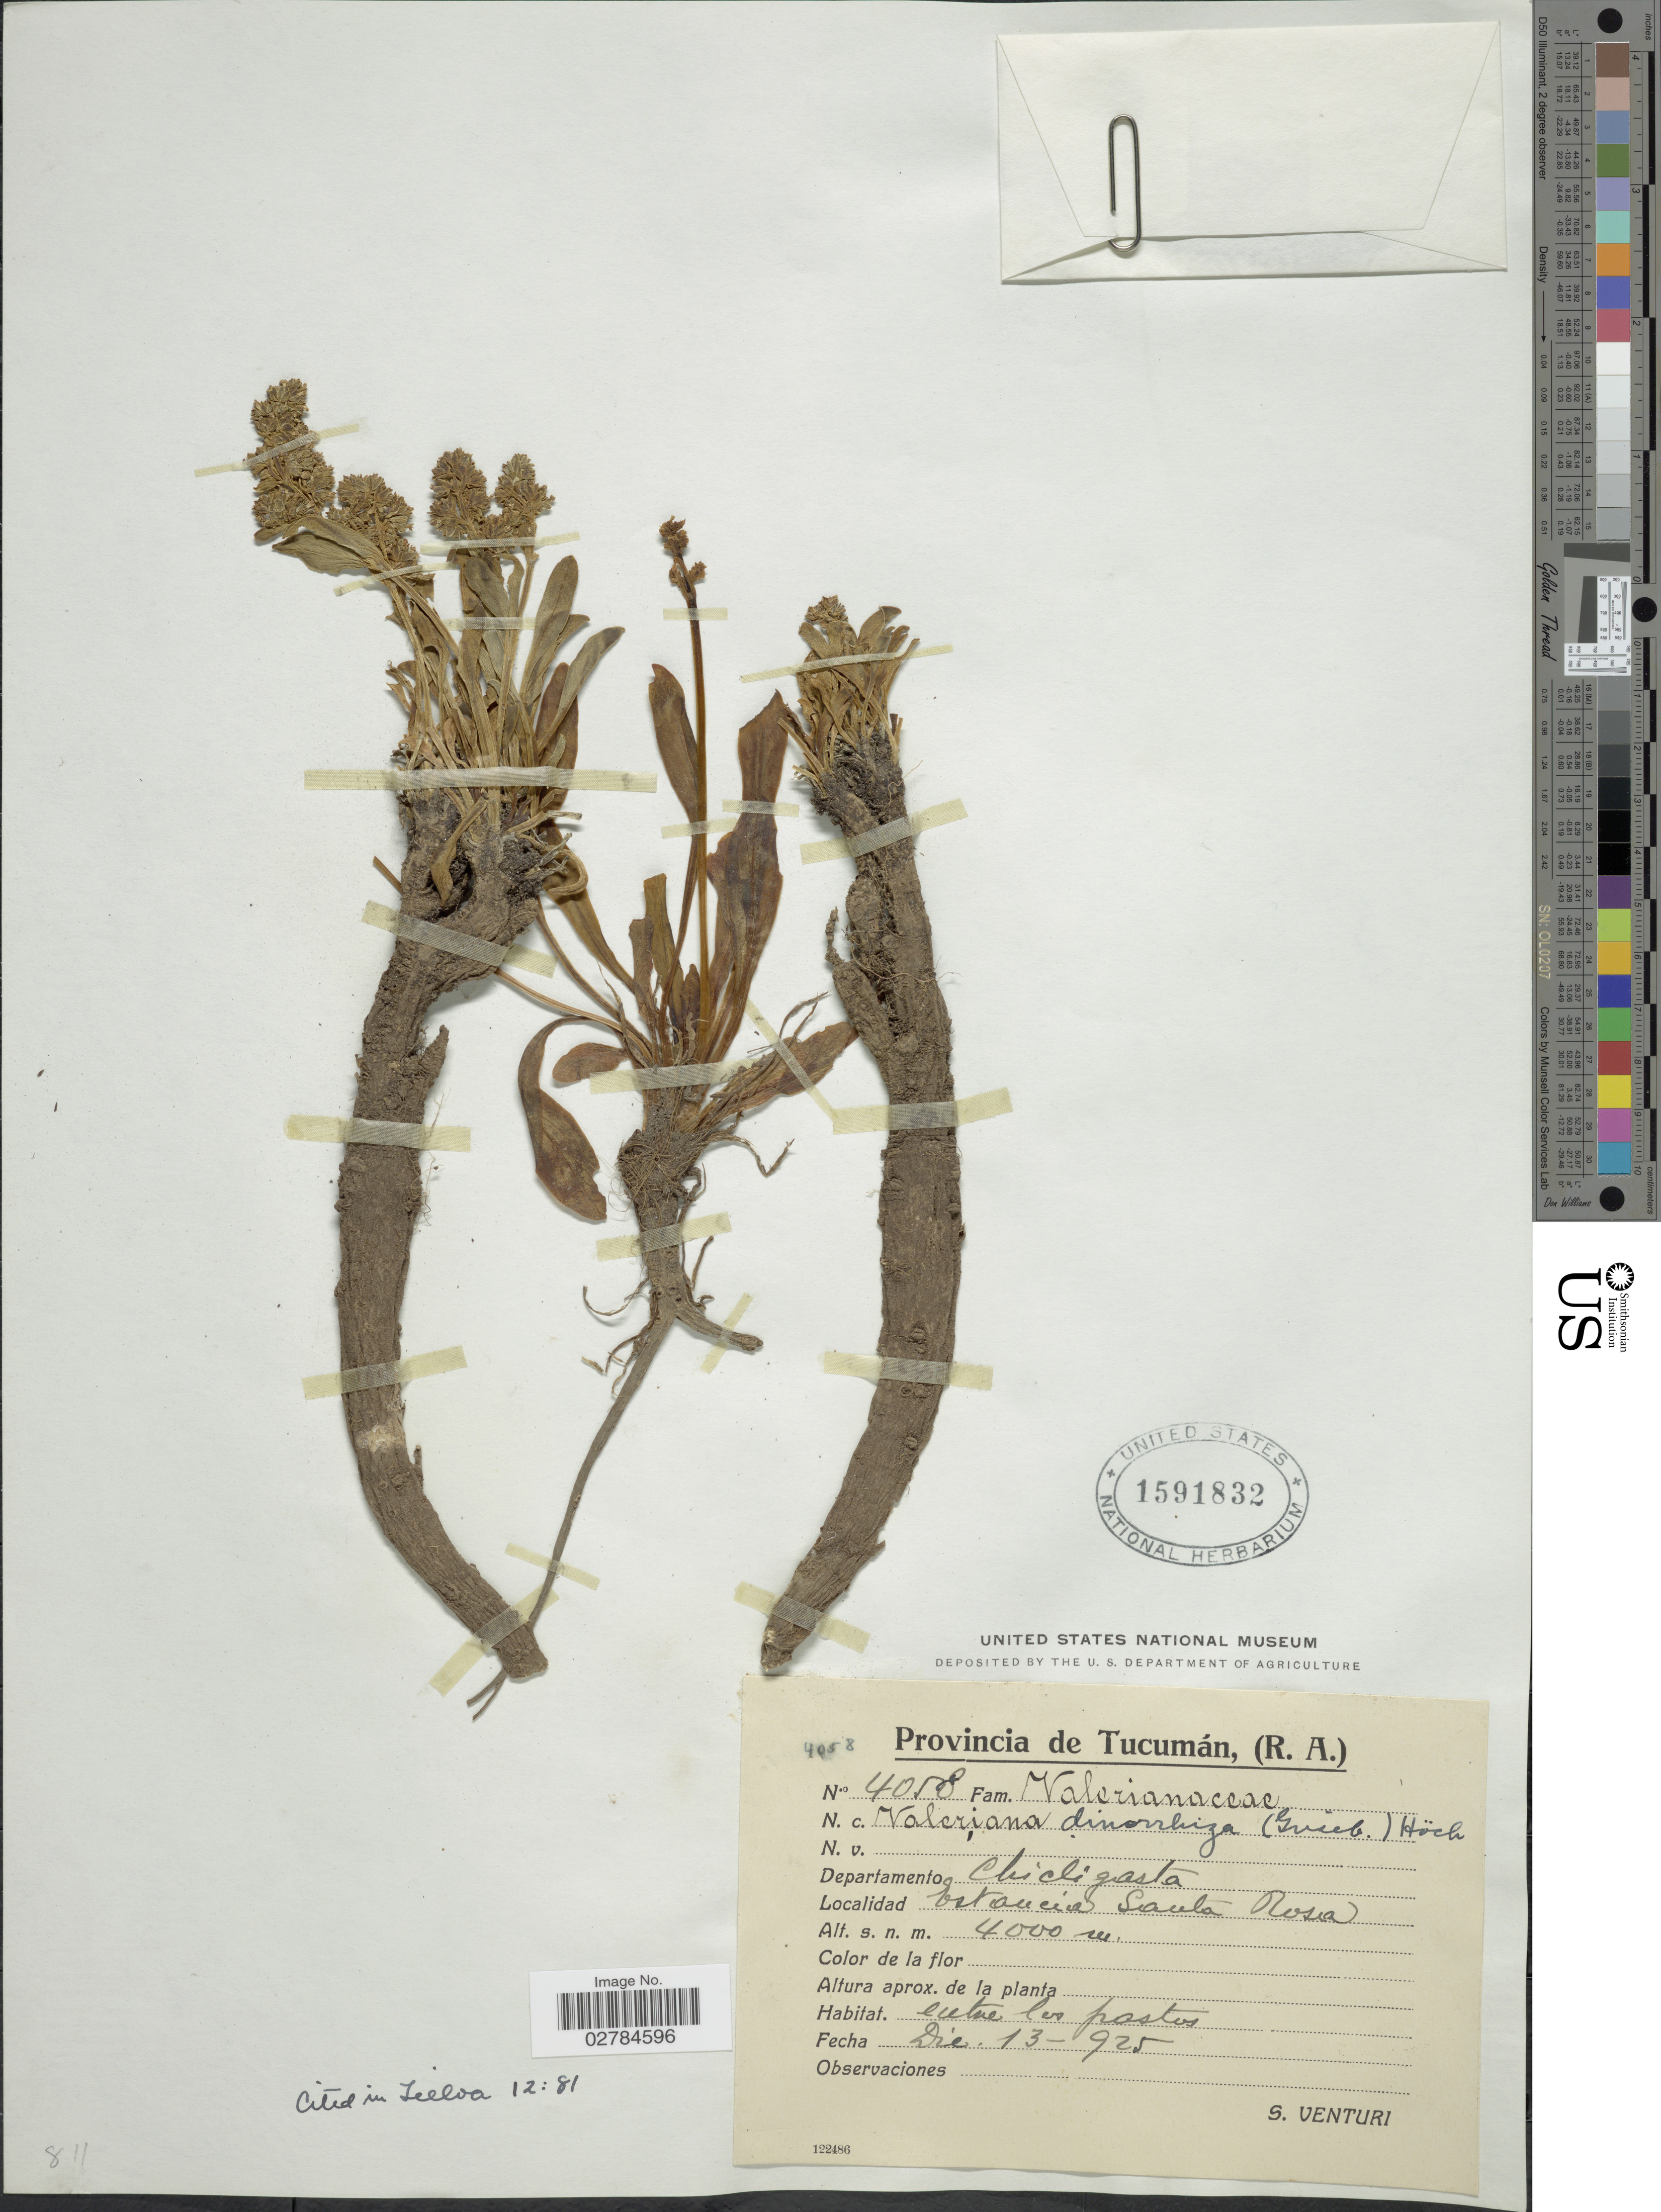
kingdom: Plantae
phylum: Tracheophyta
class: Magnoliopsida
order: Dipsacales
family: Caprifoliaceae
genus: Valeriana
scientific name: Valeriana dinorrhiza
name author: (Griseb.) Höck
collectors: S. Venturi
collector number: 4058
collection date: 1925-12-13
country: Argentina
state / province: Tucuman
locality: Provincia de Tucumán, (R.A.), Departamento Chicligasta, Estancia Santa Rosa.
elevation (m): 4000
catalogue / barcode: US 1591832